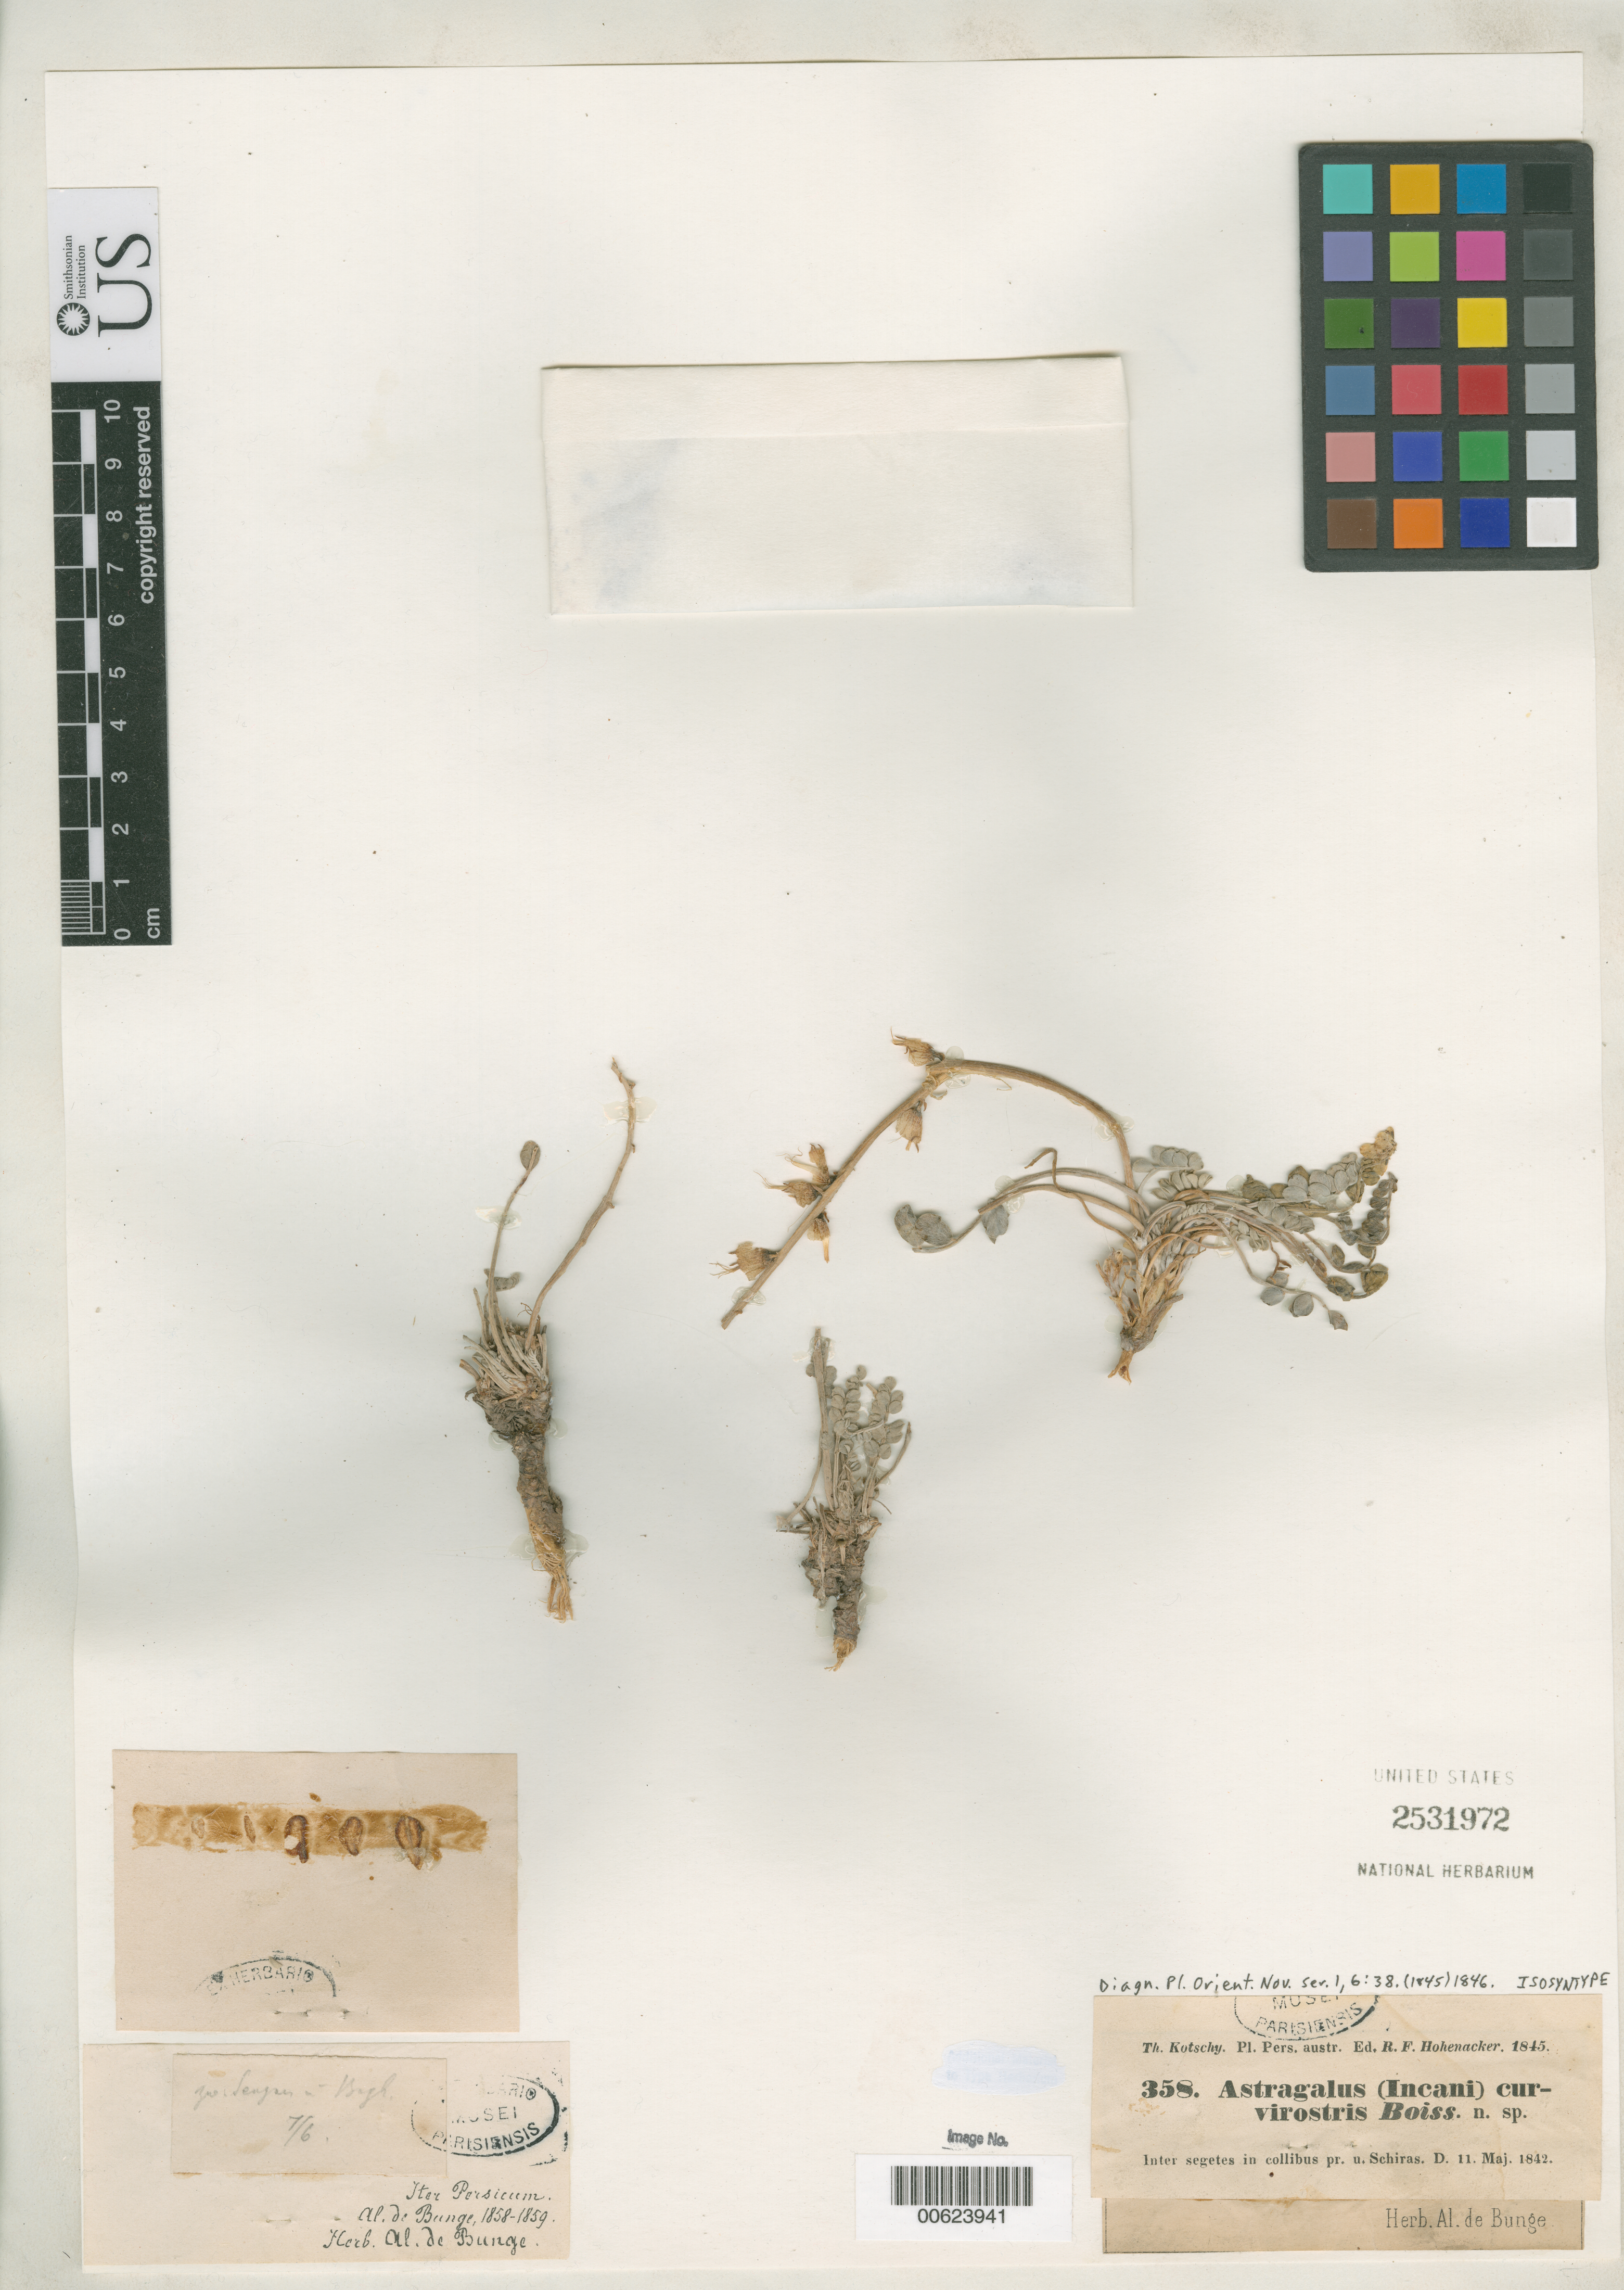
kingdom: Plantae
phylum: Tracheophyta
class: Magnoliopsida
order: Fabales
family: Fabaceae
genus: Astragalus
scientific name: Astragalus curvirostris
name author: Boiss.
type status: Isosyntype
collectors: K. G. Kotschy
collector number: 358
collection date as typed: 11 May 1842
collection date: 1842-05-11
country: Iran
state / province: Fars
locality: Inter Segretes in collibus pr. U. Schiras.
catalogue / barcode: US 2531972